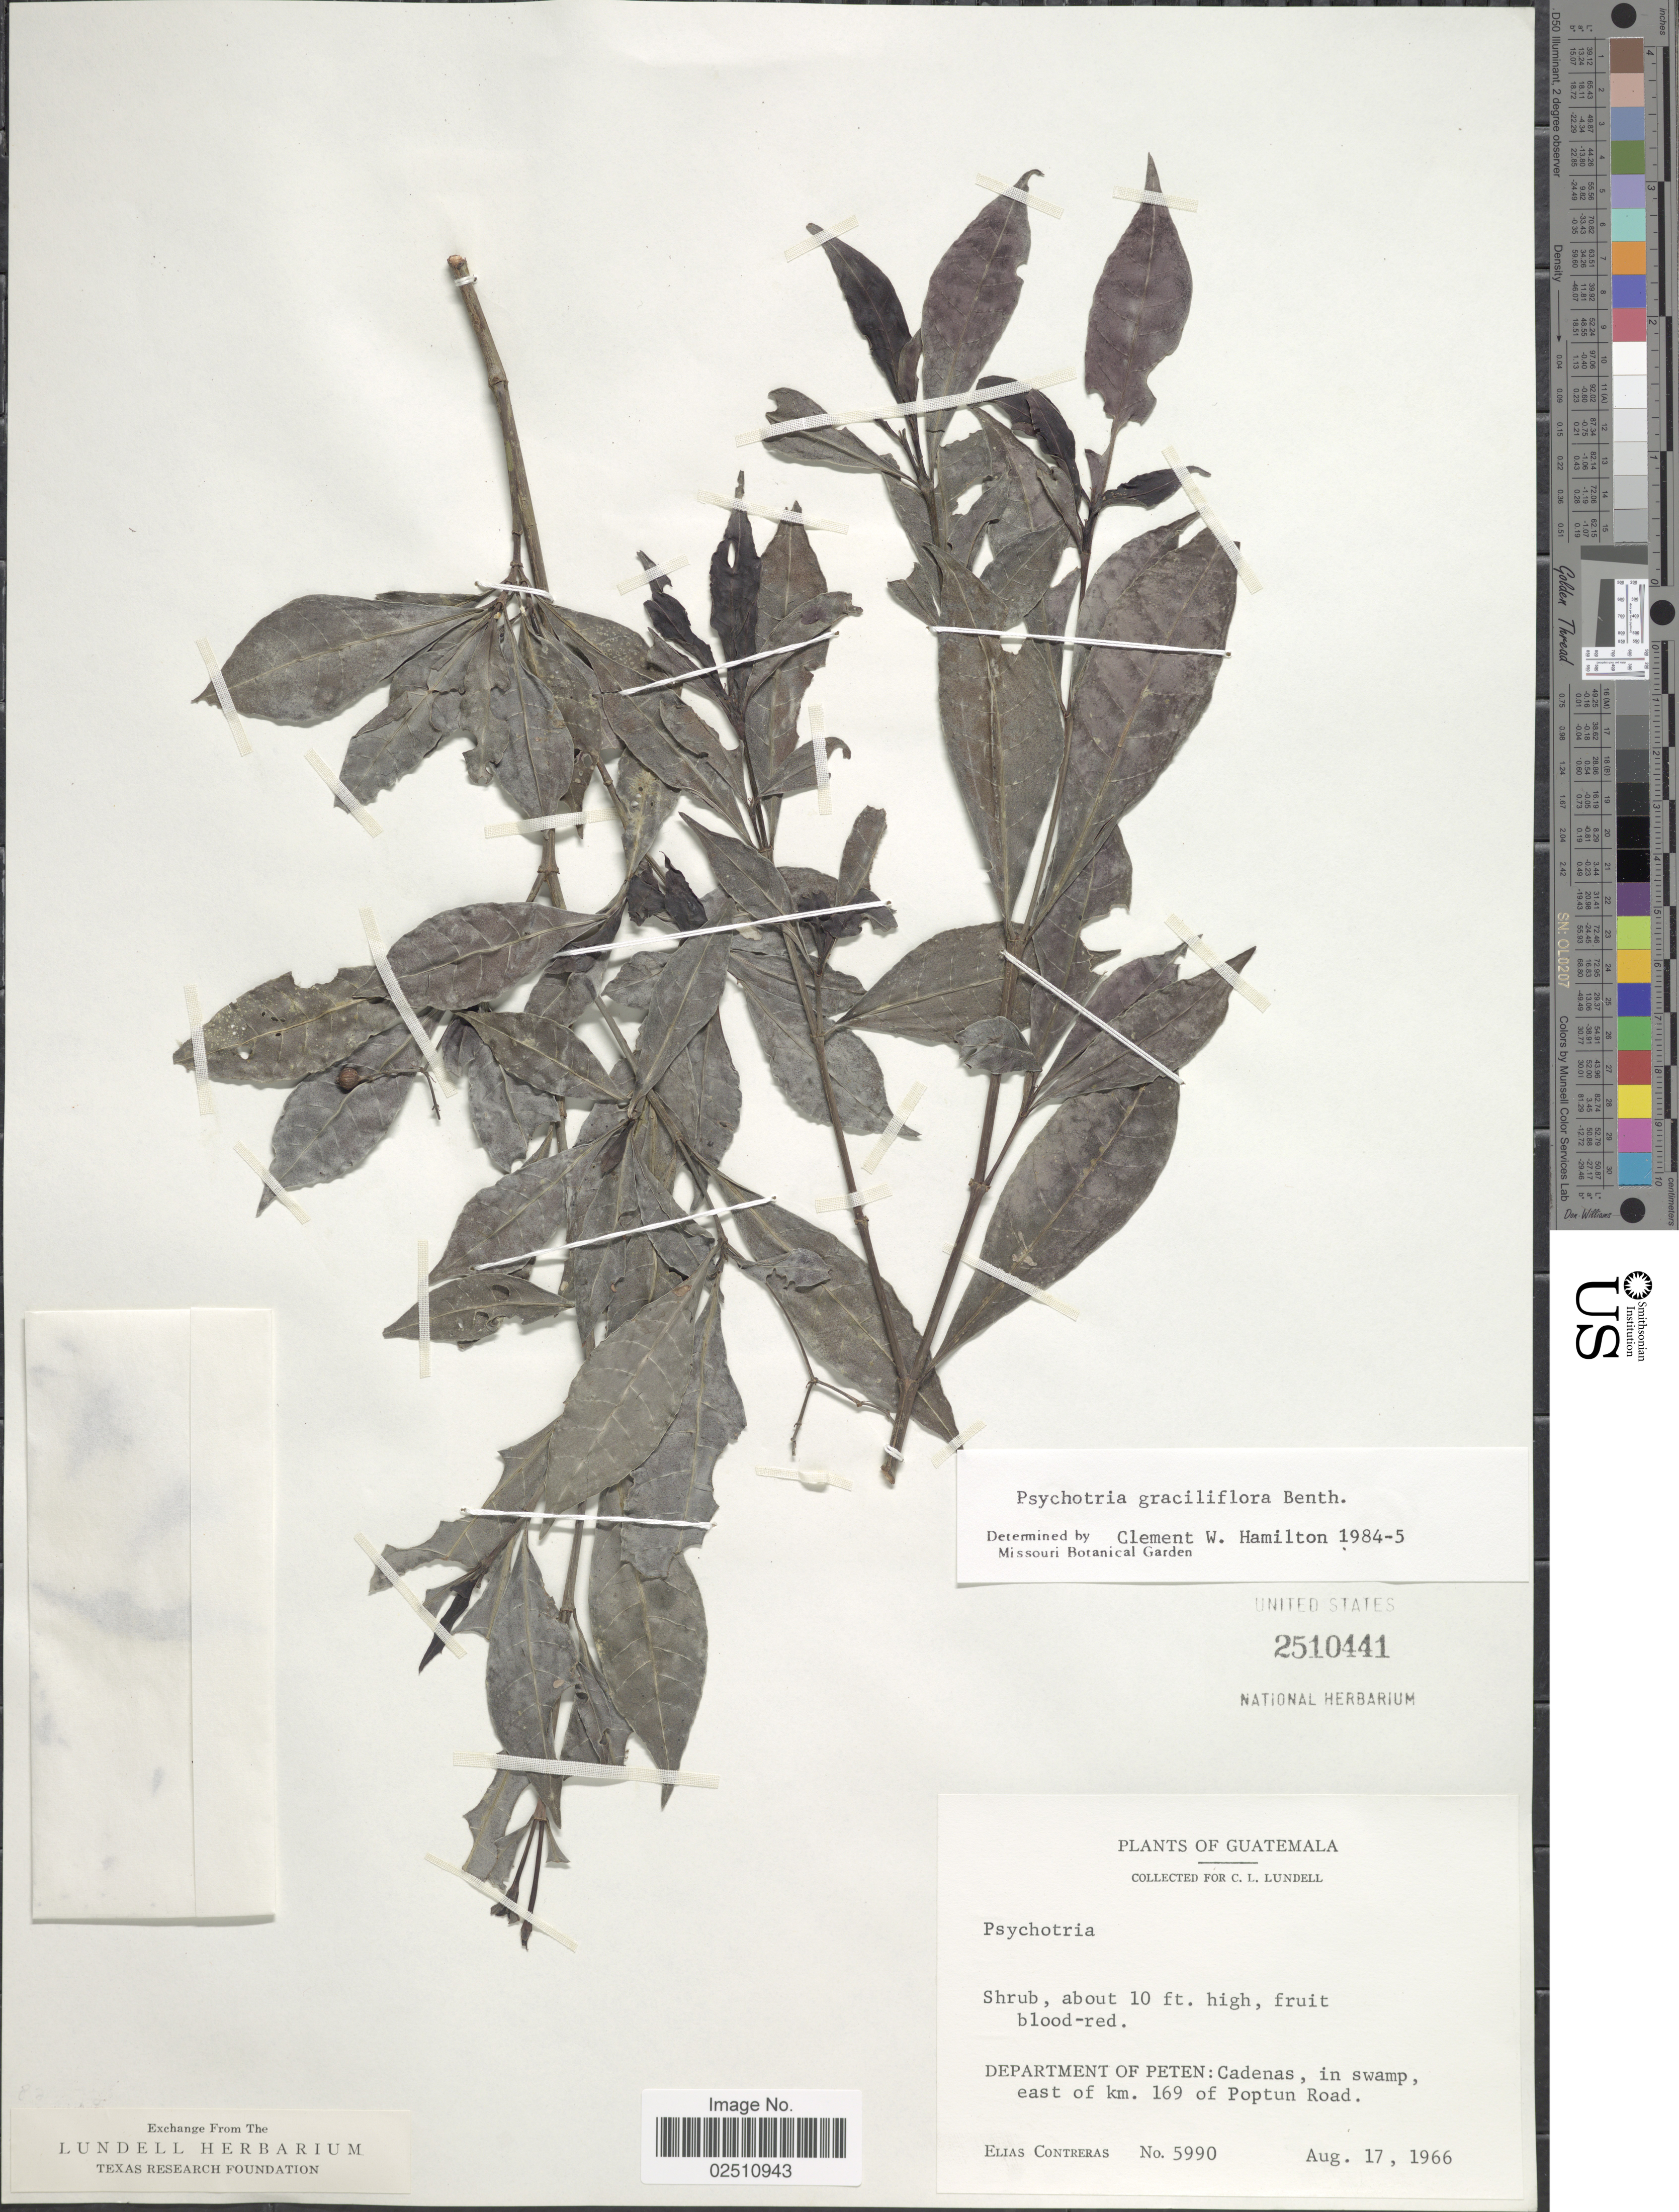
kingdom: Plantae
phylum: Tracheophyta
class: Magnoliopsida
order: Gentianales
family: Rubiaceae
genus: Psychotria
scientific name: Psychotria graciliflora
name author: Benth.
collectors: E. Contreras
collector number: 5990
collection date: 1966-08-17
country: Guatemala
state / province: El Petén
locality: Department of Peten: Cadenas. in swamp, east of km, 169 of Poptun Road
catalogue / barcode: US 2510441